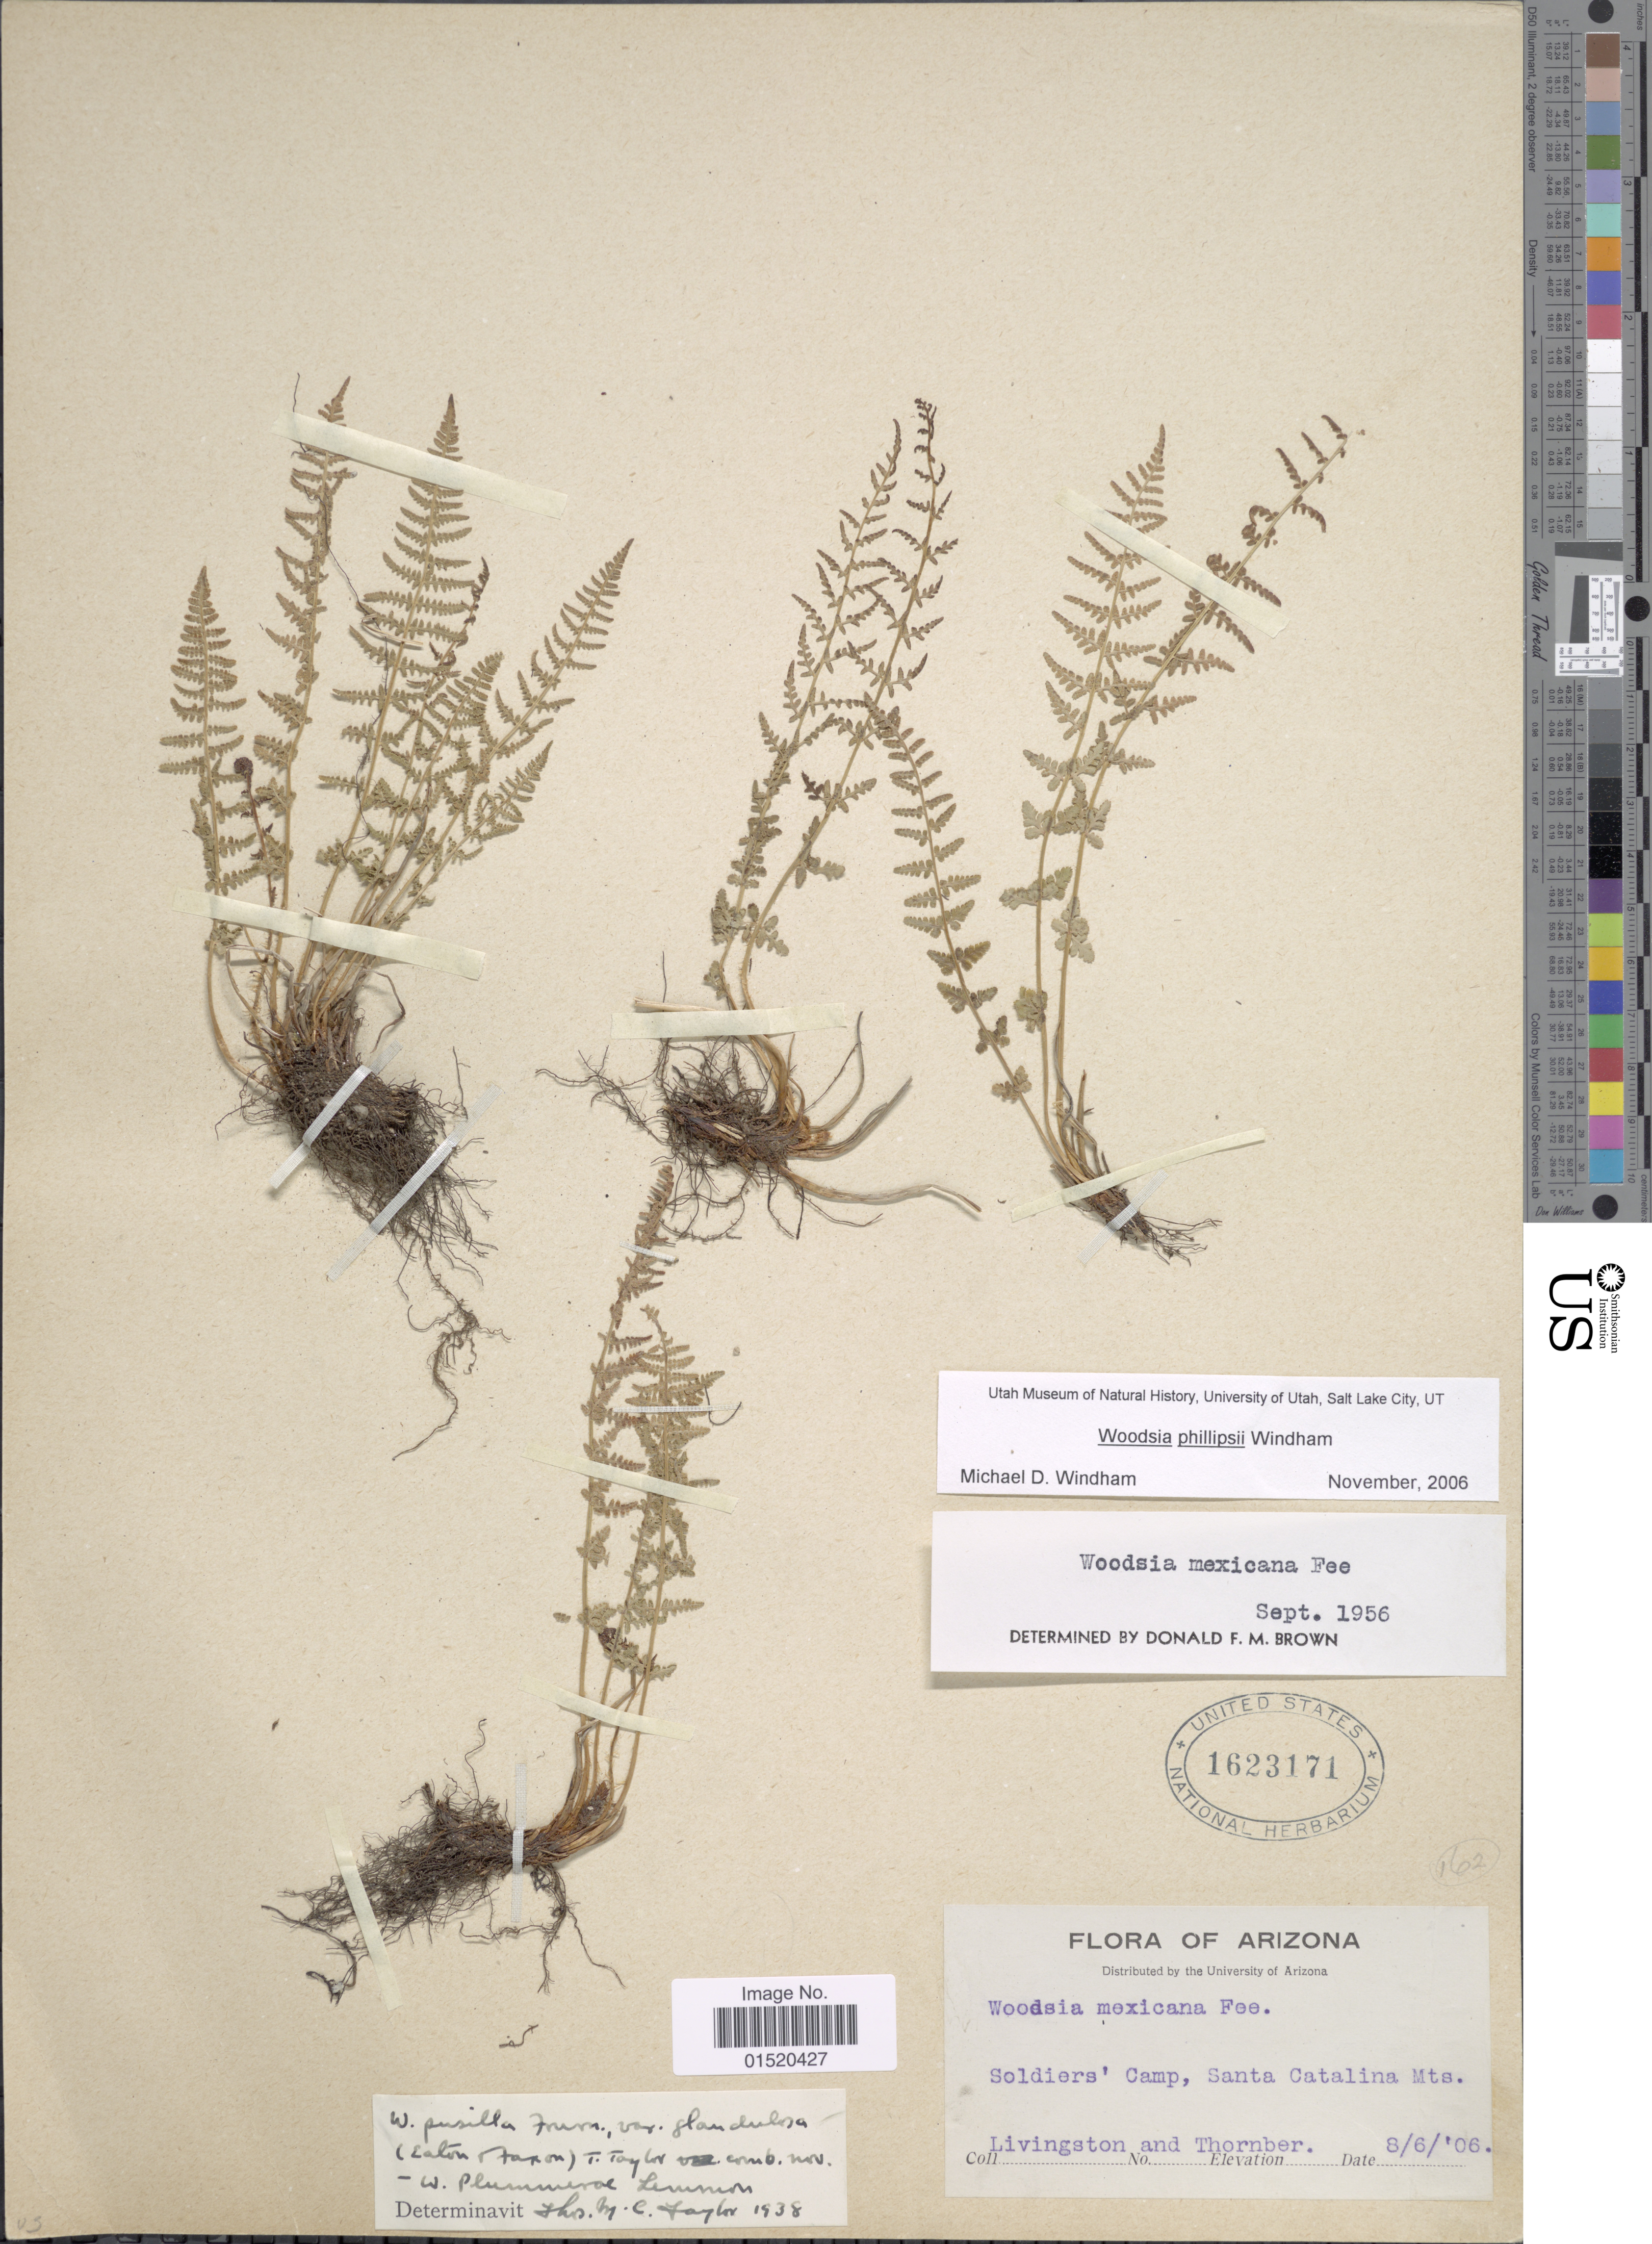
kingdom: Plantae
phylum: Tracheophyta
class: Polypodiopsida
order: Polypodiales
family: Woodsiaceae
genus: Woodsia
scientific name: Woodsia phillipsii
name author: Windham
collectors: Livingston & -. Thornber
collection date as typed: Transcribed d/m/y: 6/8/6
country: United States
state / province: Arizona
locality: Soldiers' Camp, Santa Catalina Mts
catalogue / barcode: US 1623171